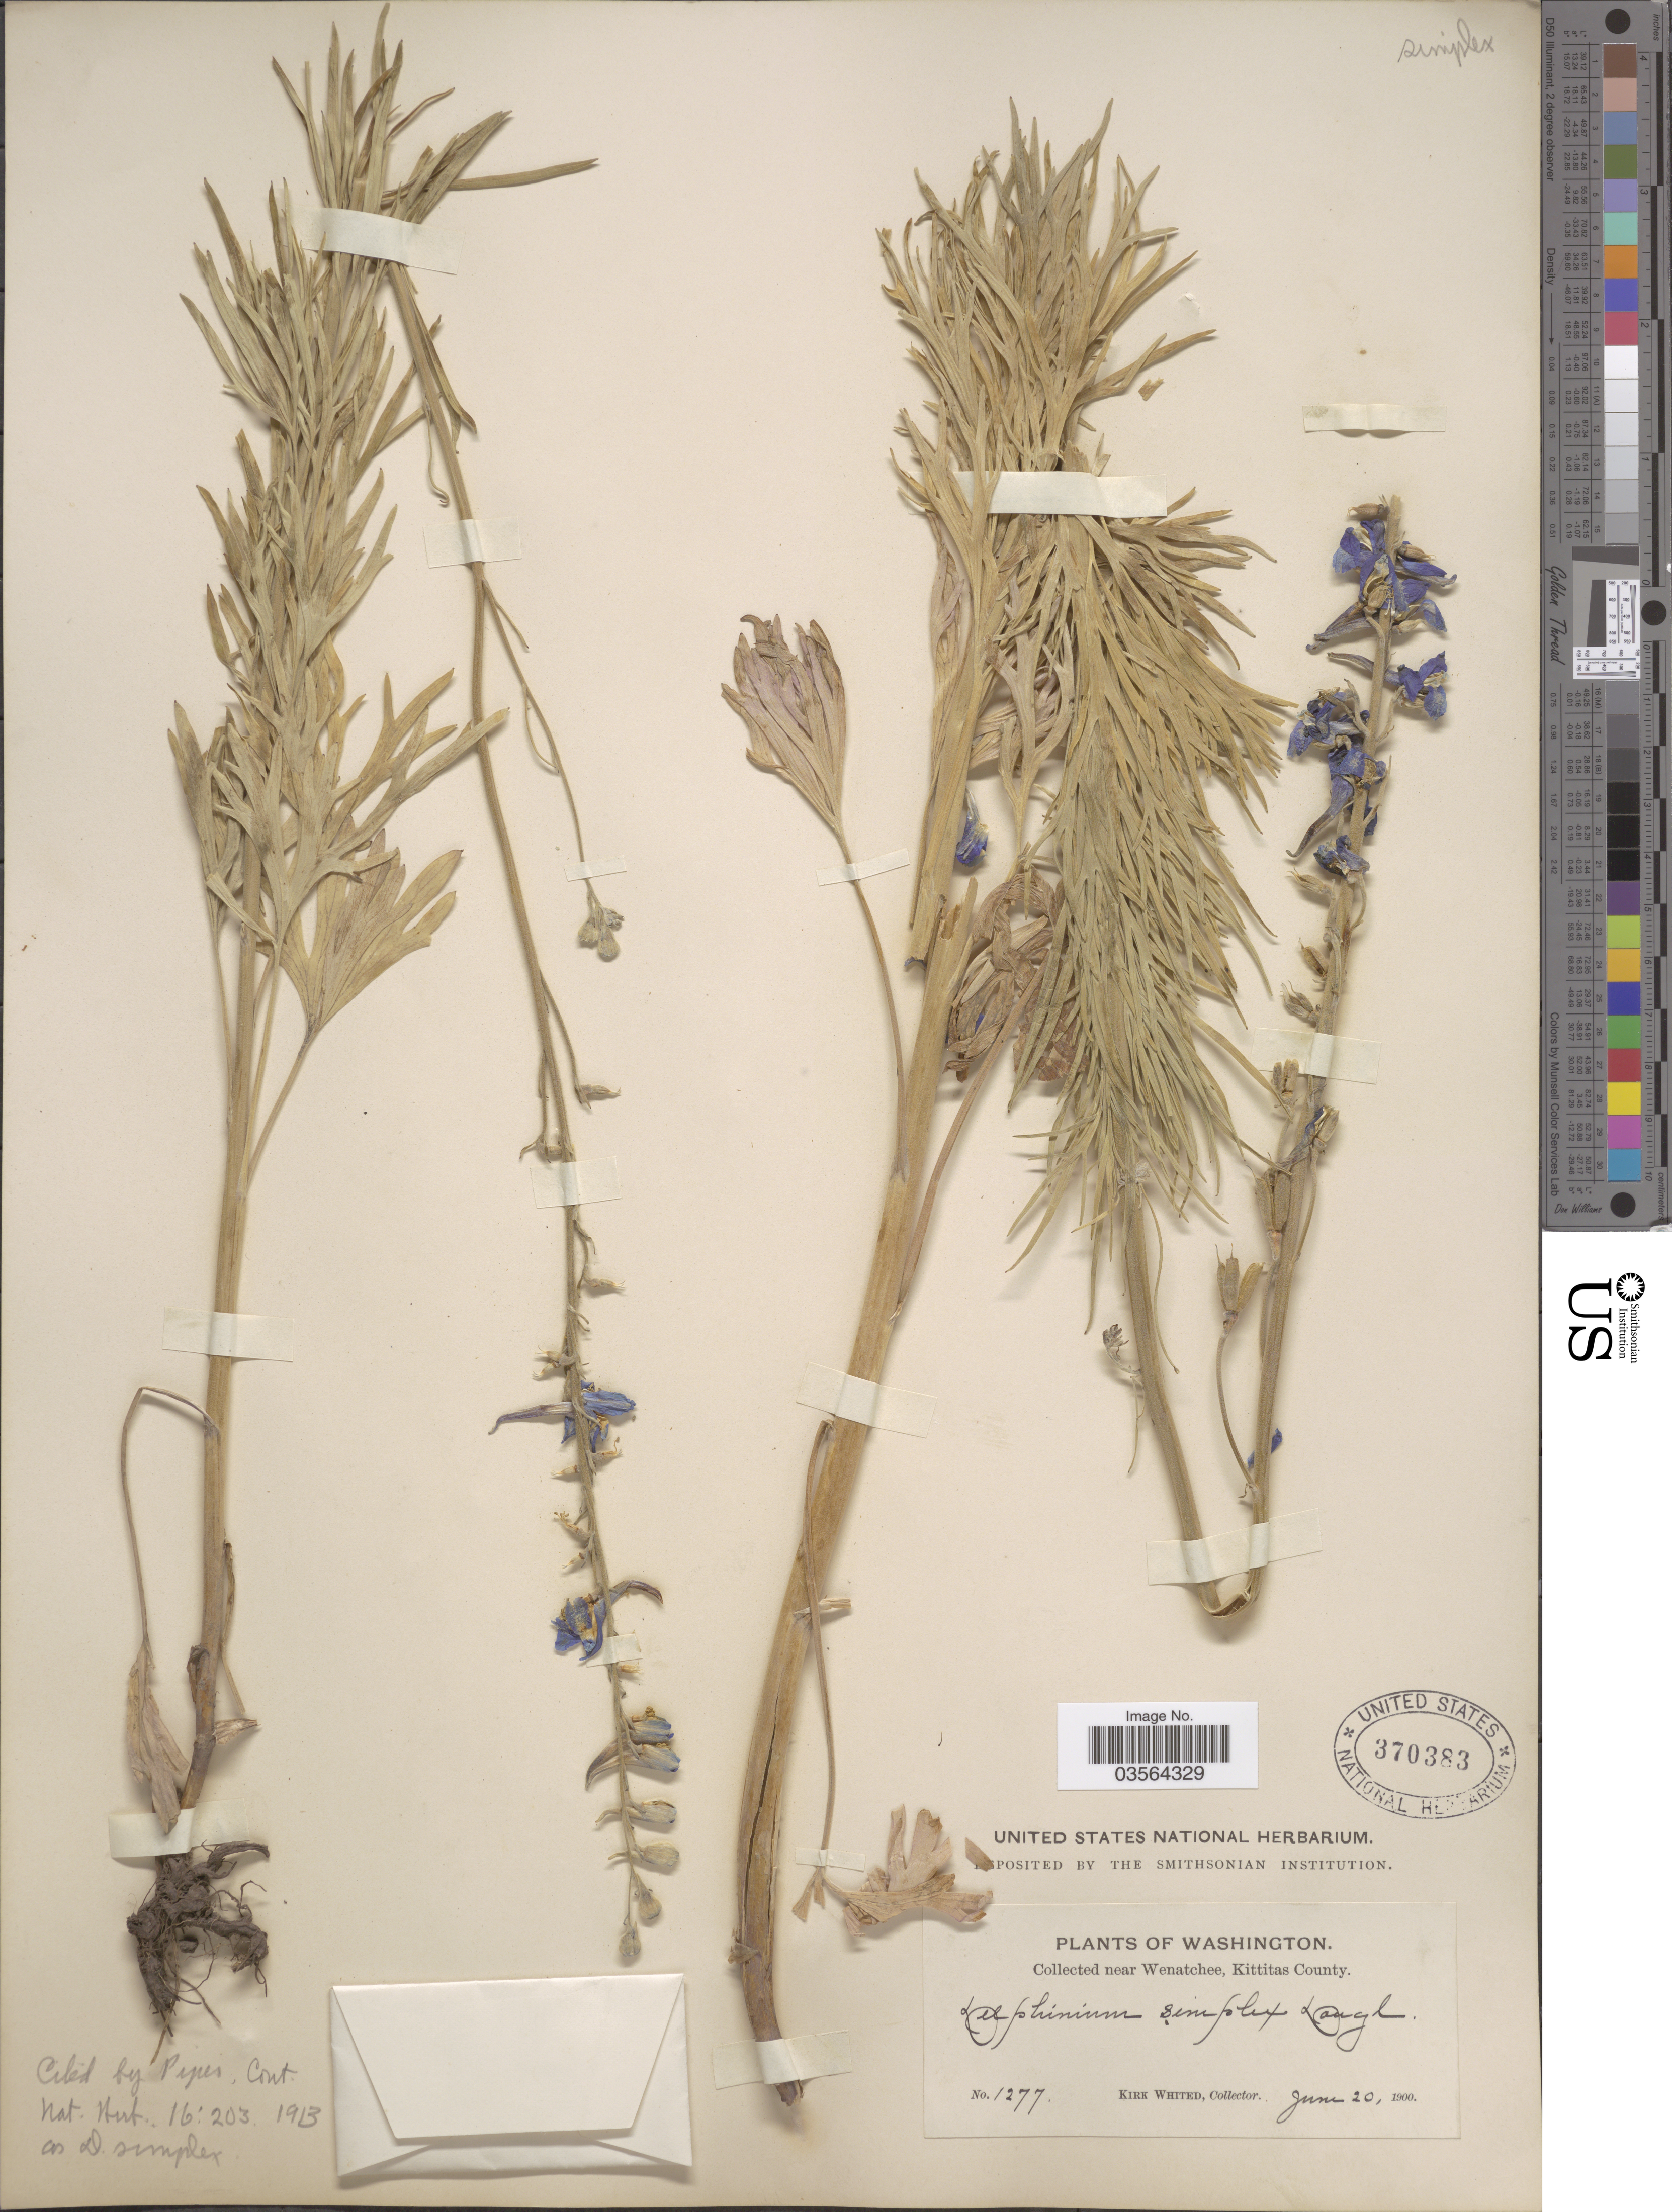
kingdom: Plantae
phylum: Tracheophyta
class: Magnoliopsida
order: Ranunculales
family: Ranunculaceae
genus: Delphinium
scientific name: Delphinium sp.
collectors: K. Whited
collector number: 1277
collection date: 1900-06-20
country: United States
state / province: Washington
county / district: Kittitas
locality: Near Wenatchee, Kittitas County.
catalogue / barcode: US 370383